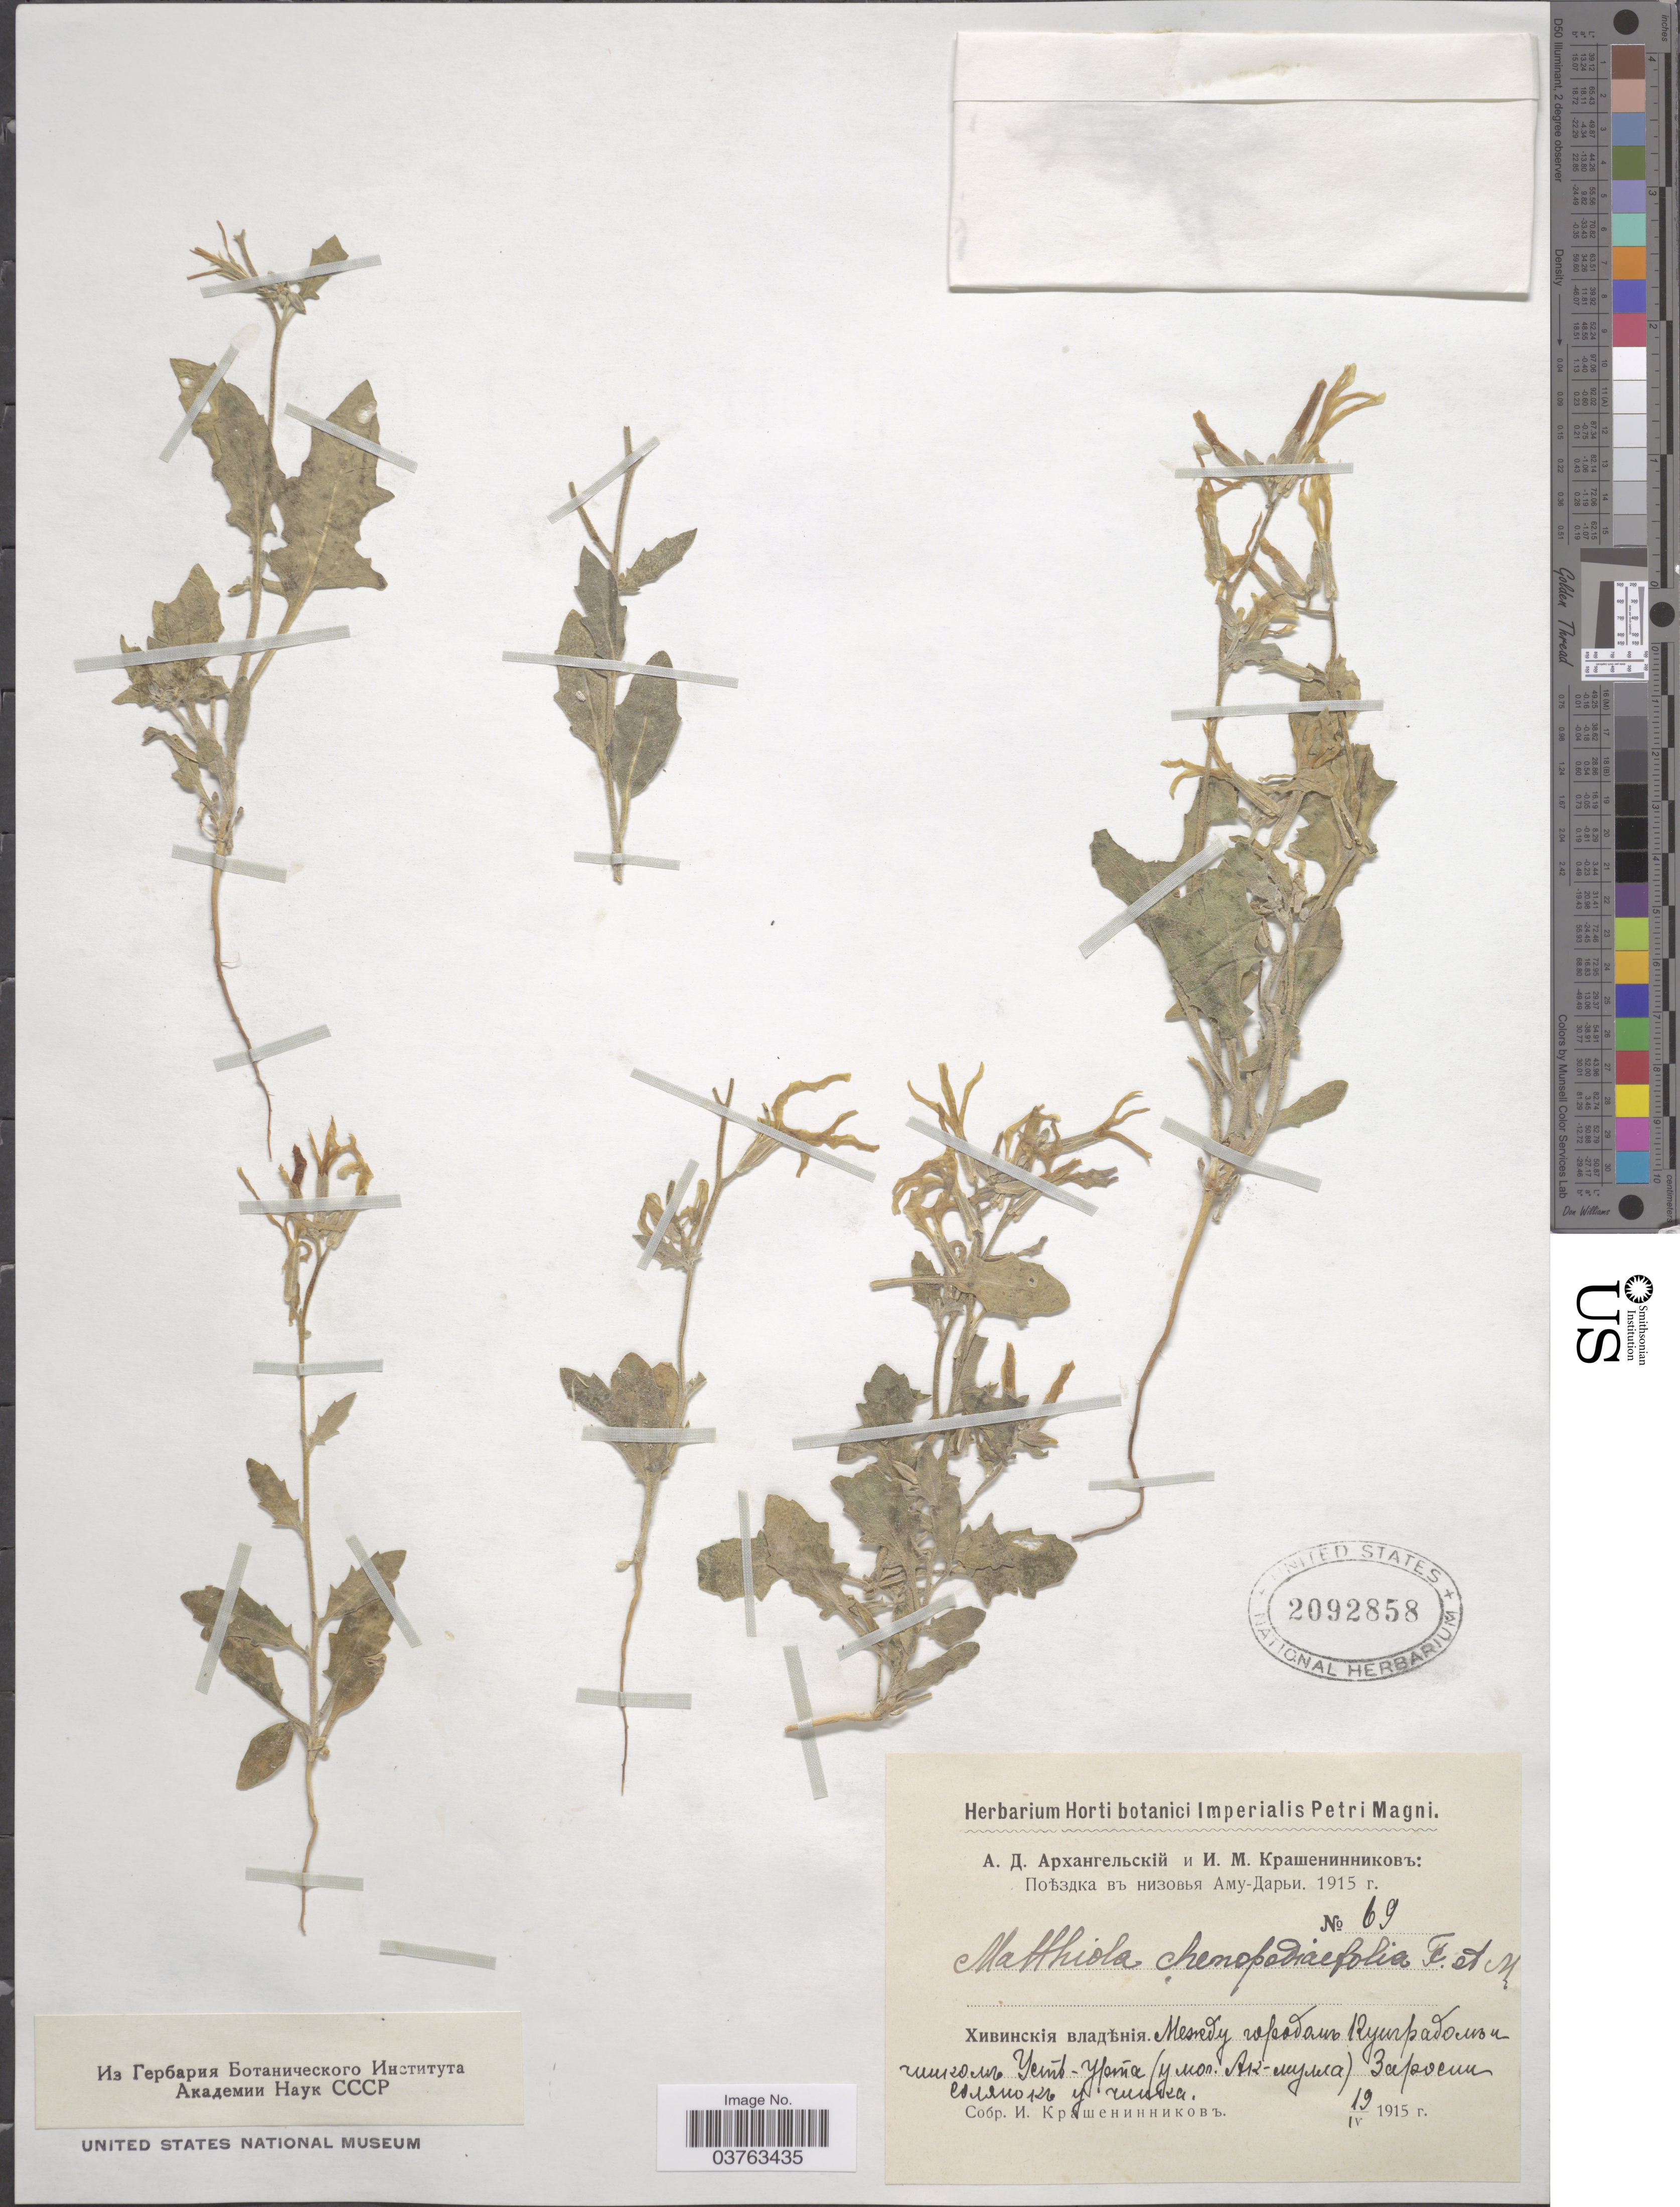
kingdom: Plantae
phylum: Tracheophyta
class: Magnoliopsida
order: Brassicales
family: Brassicaceae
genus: Matthiola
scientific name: Matthiola chenopodiifolia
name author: Fisch. & C.A. Mey.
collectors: S. A. Nikitin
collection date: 1915-04-19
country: Kazakhstan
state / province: Almaty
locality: Dzungarian Alatau, area near Lepsinsk.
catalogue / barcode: US 2092858